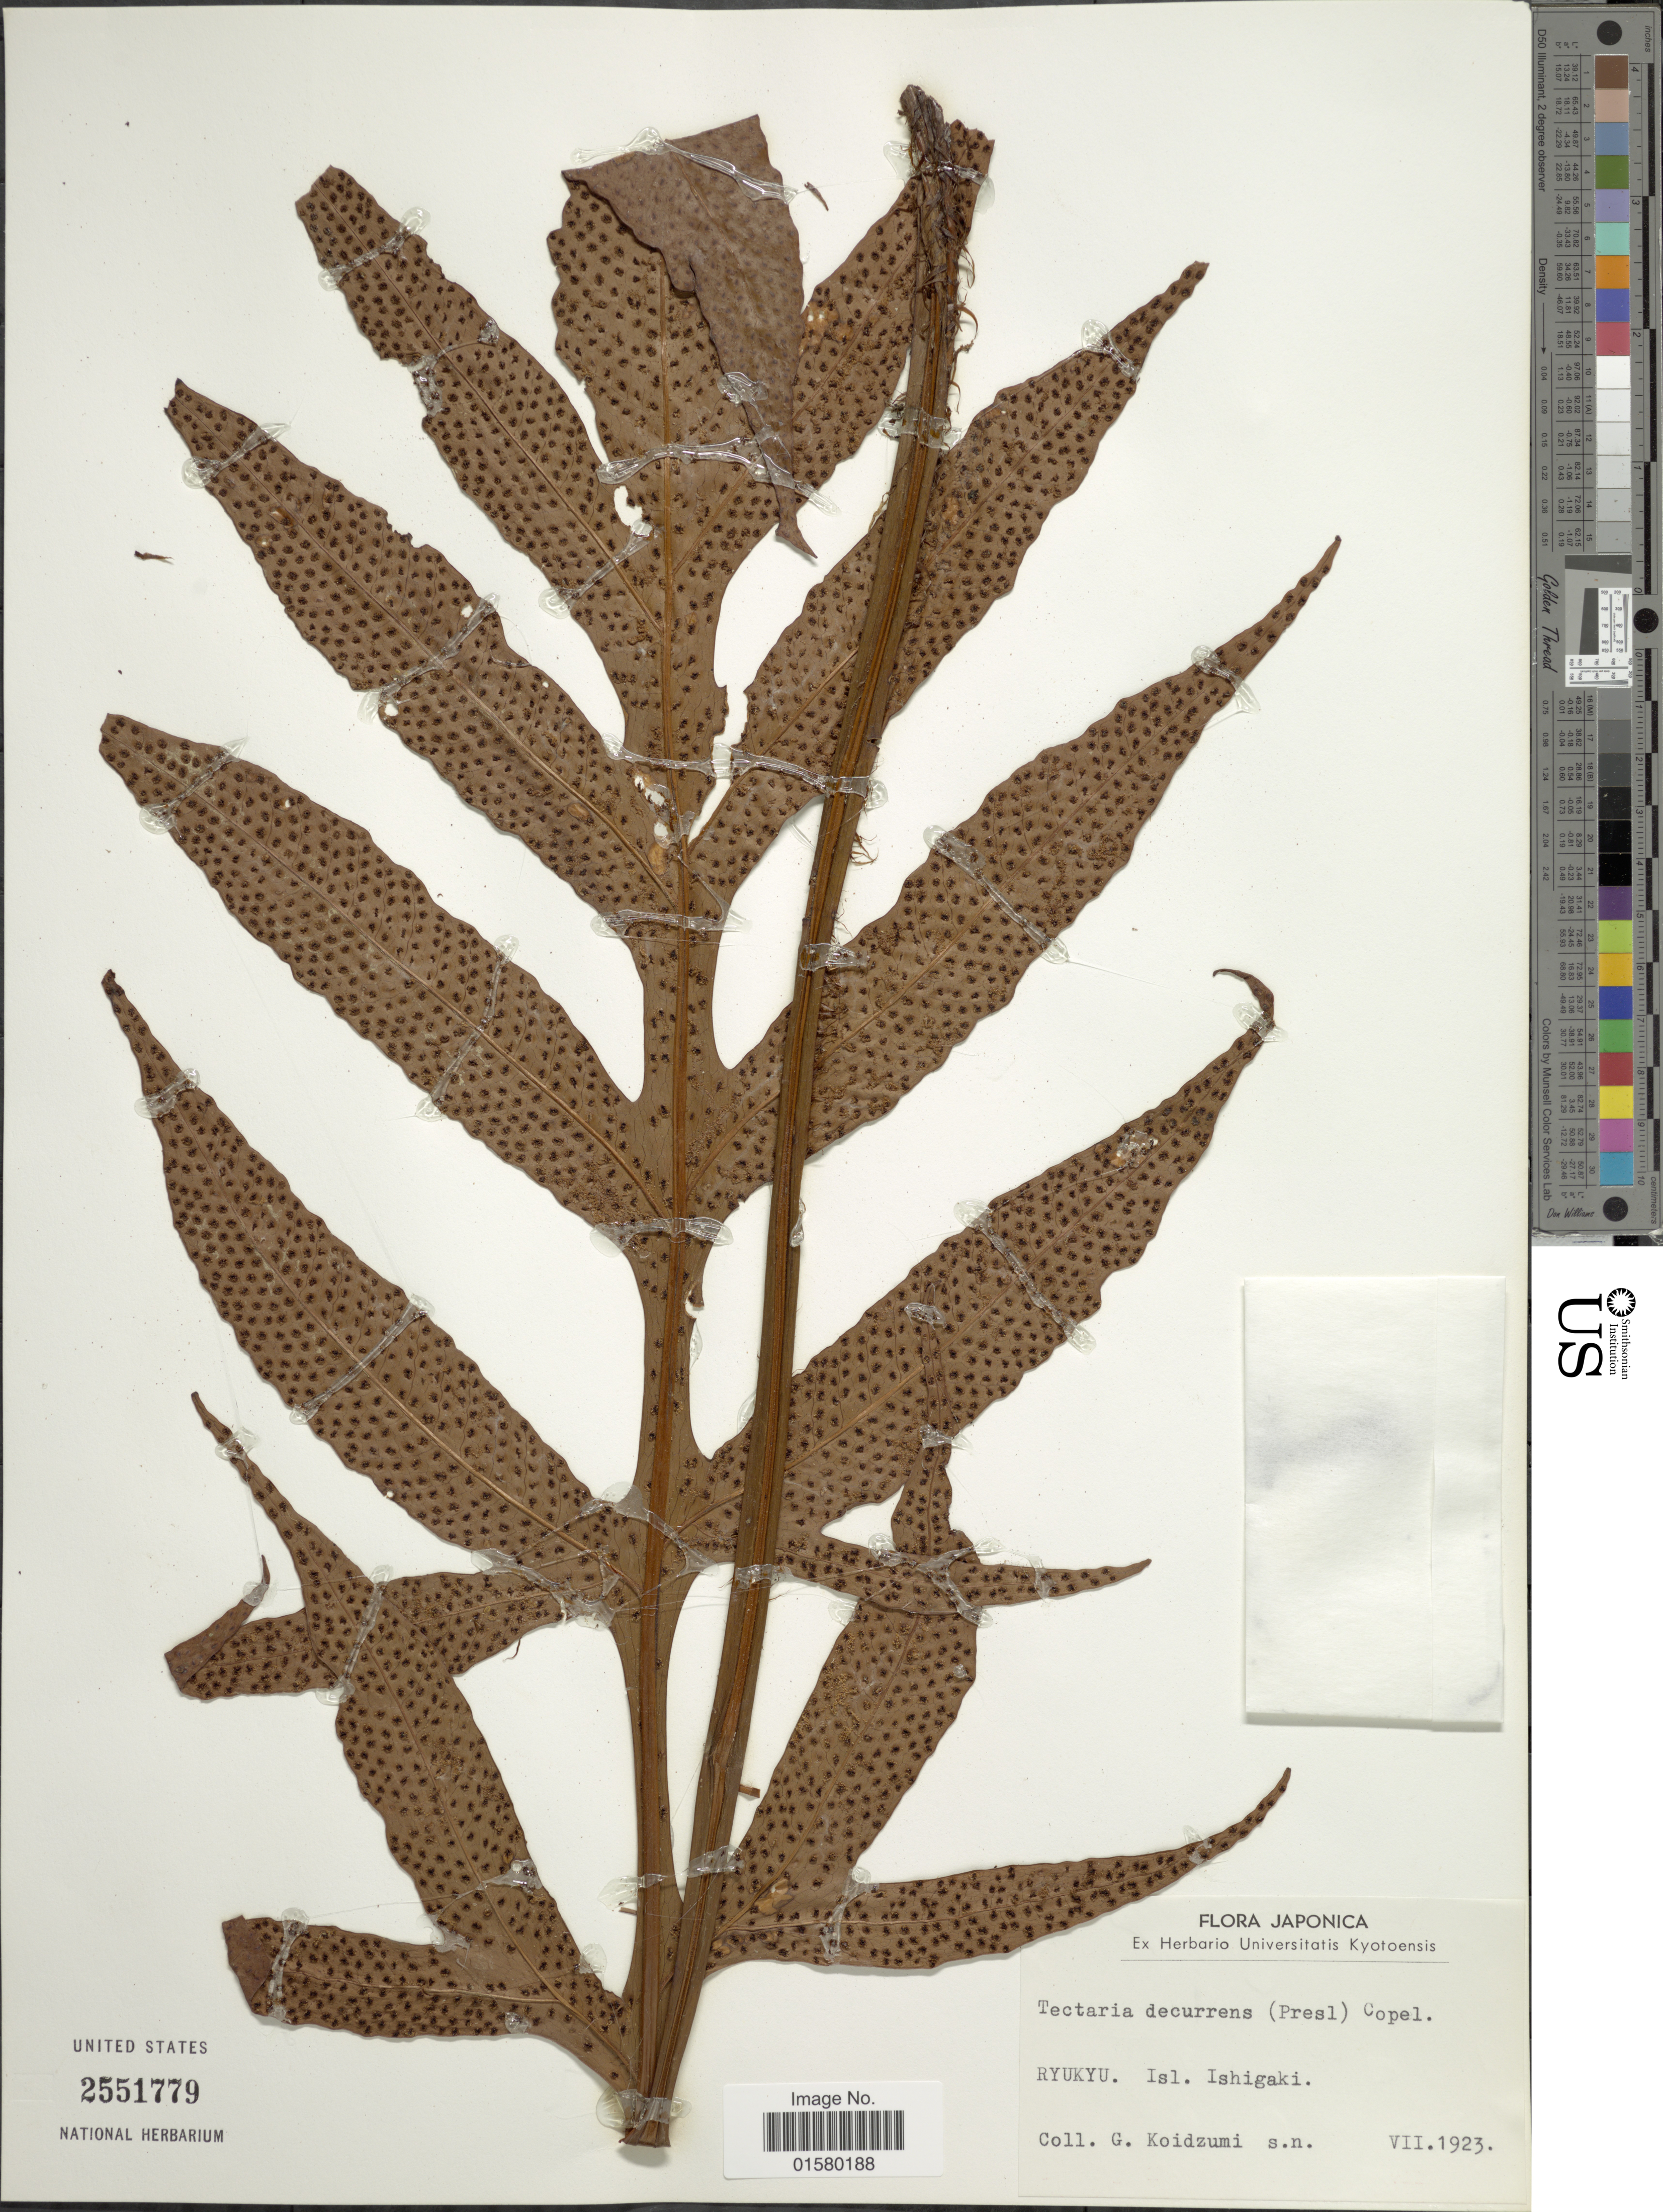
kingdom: Plantae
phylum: Tracheophyta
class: Polypodiopsida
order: Polypodiales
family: Tectariaceae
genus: Tectaria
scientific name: Tectaria decurrens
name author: (Presel.) Copel. in Elmer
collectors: G. Koidzumi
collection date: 1923-07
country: Japan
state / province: Okinawa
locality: Japonica, Ryukyu. Isl. Ishigaki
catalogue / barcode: US 2551779